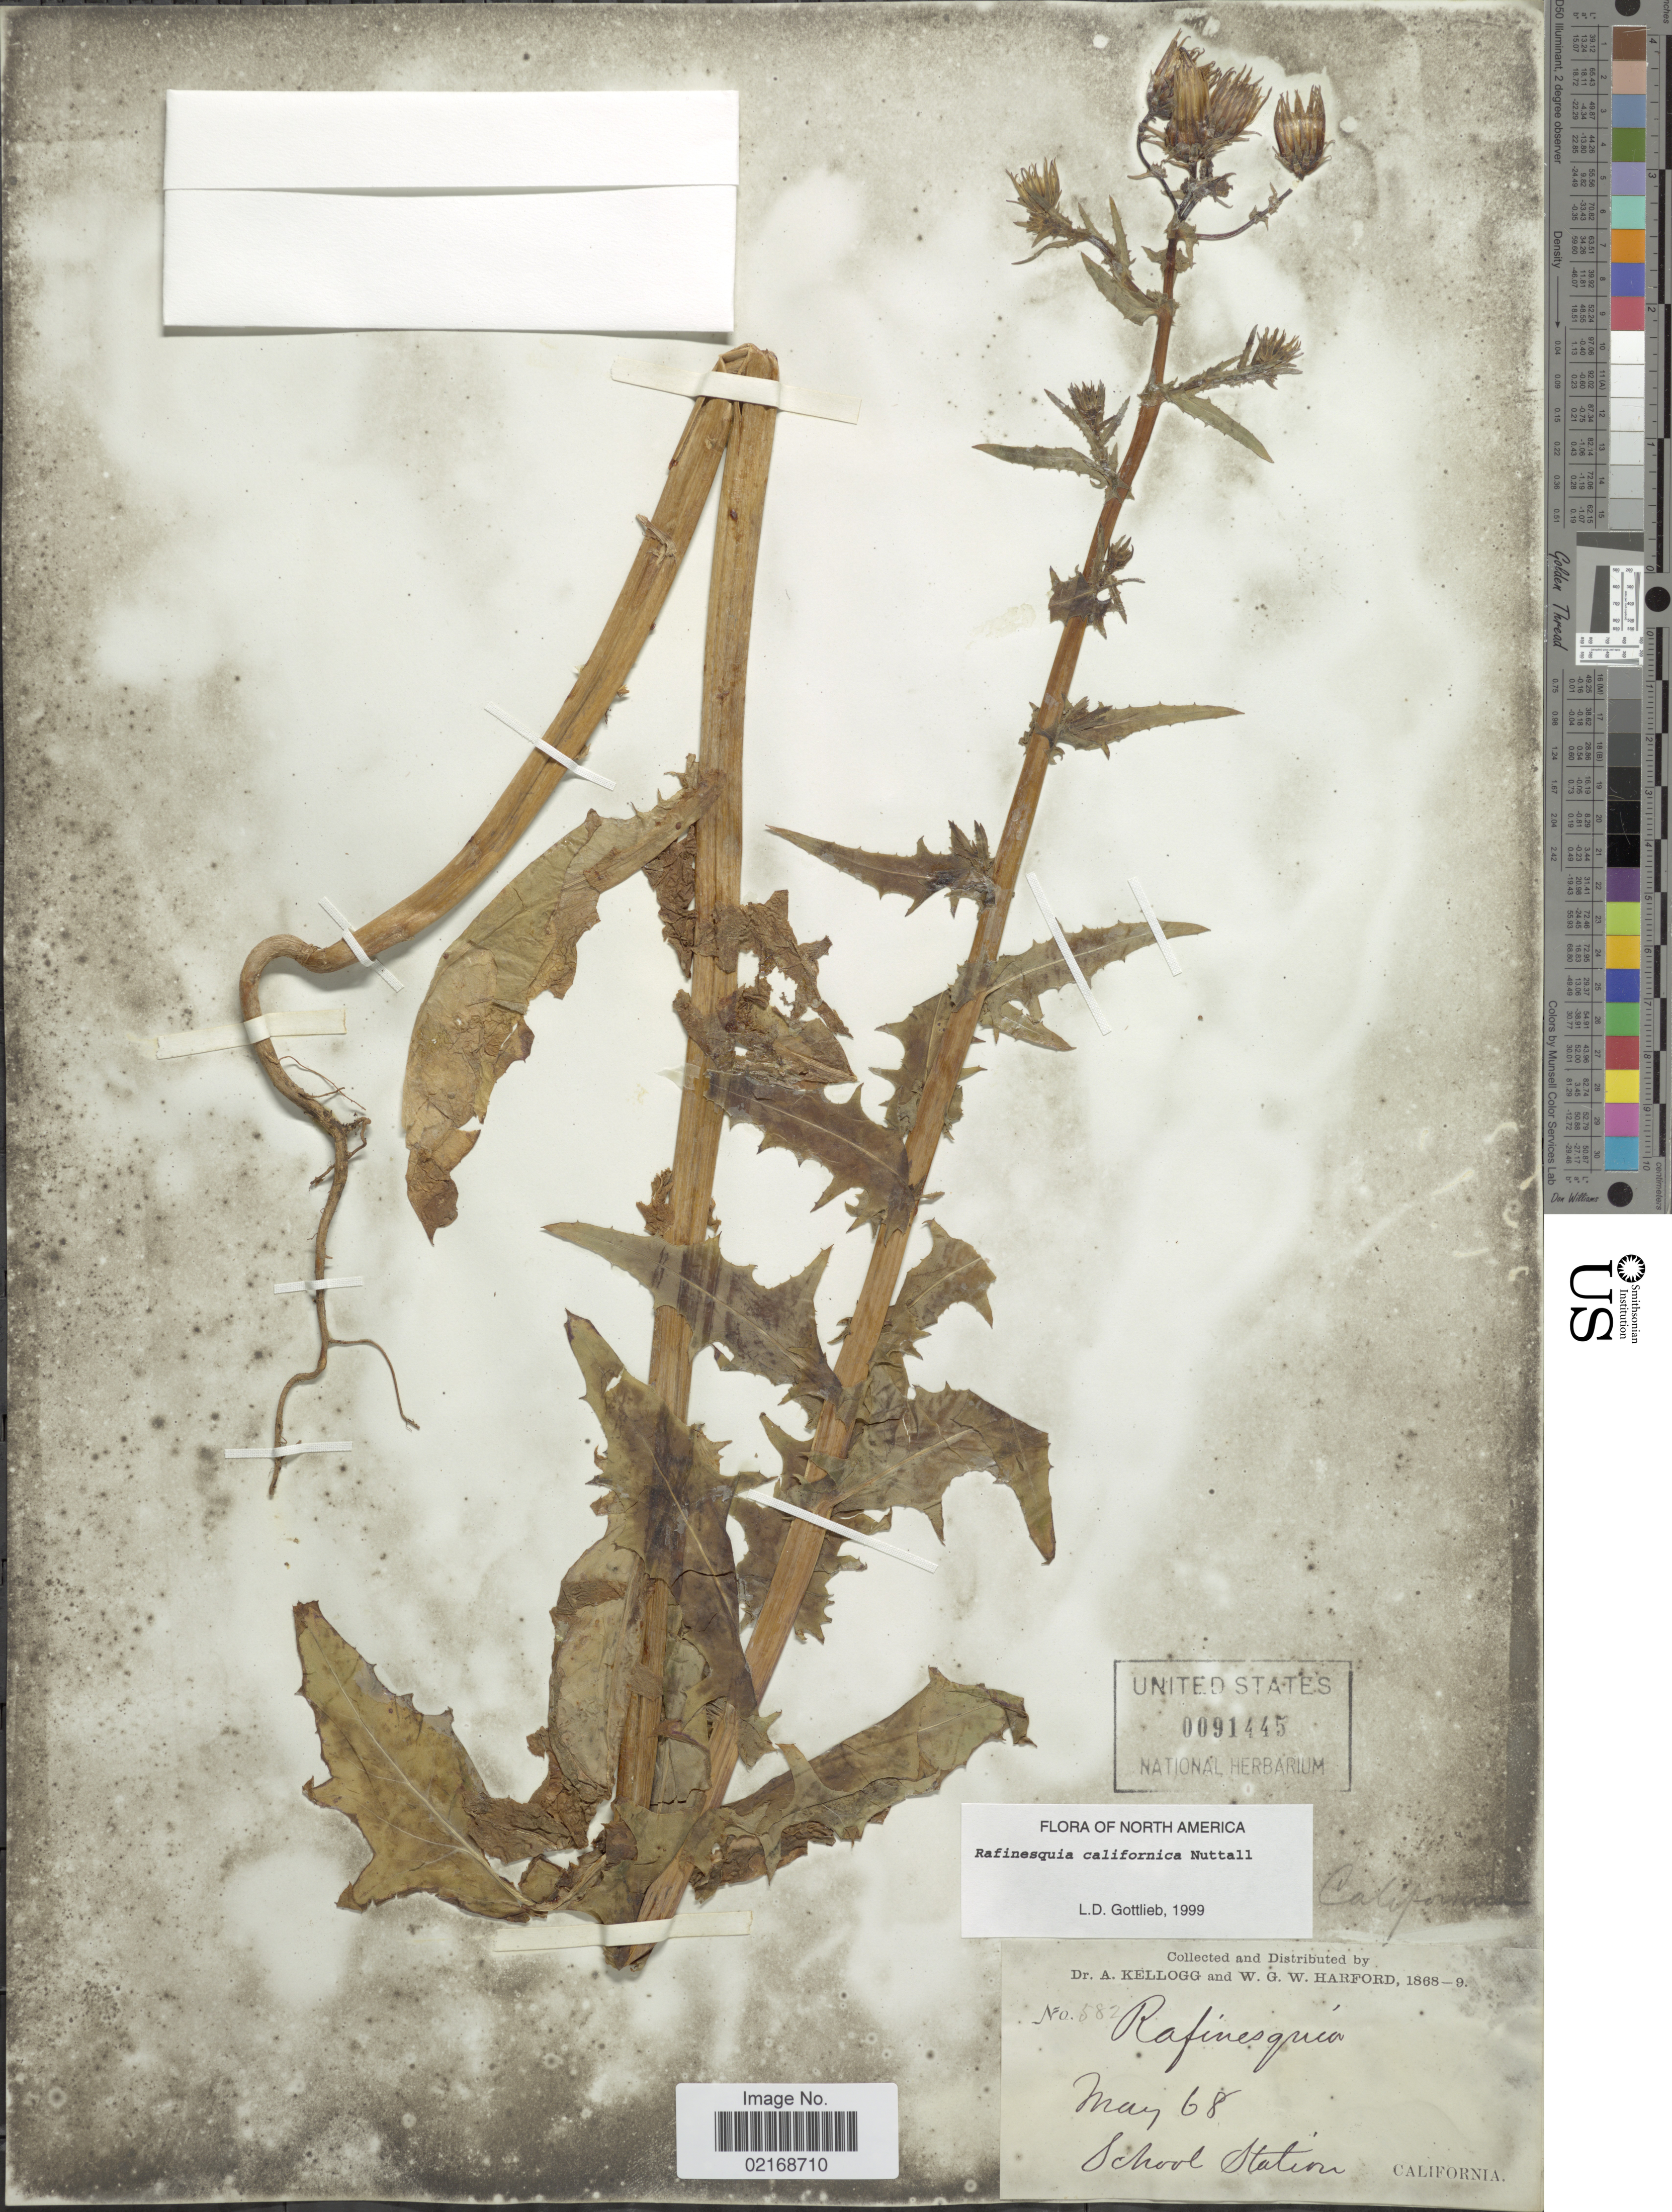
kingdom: Plantae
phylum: Tracheophyta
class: Magnoliopsida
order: Asterales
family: Asteraceae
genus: Rafinesquia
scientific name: Rafinesquia californica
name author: Nutt.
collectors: A. Kellogg & W. G. W. Harford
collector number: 582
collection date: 1868-05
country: United States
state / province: California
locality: School Station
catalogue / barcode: US 91445